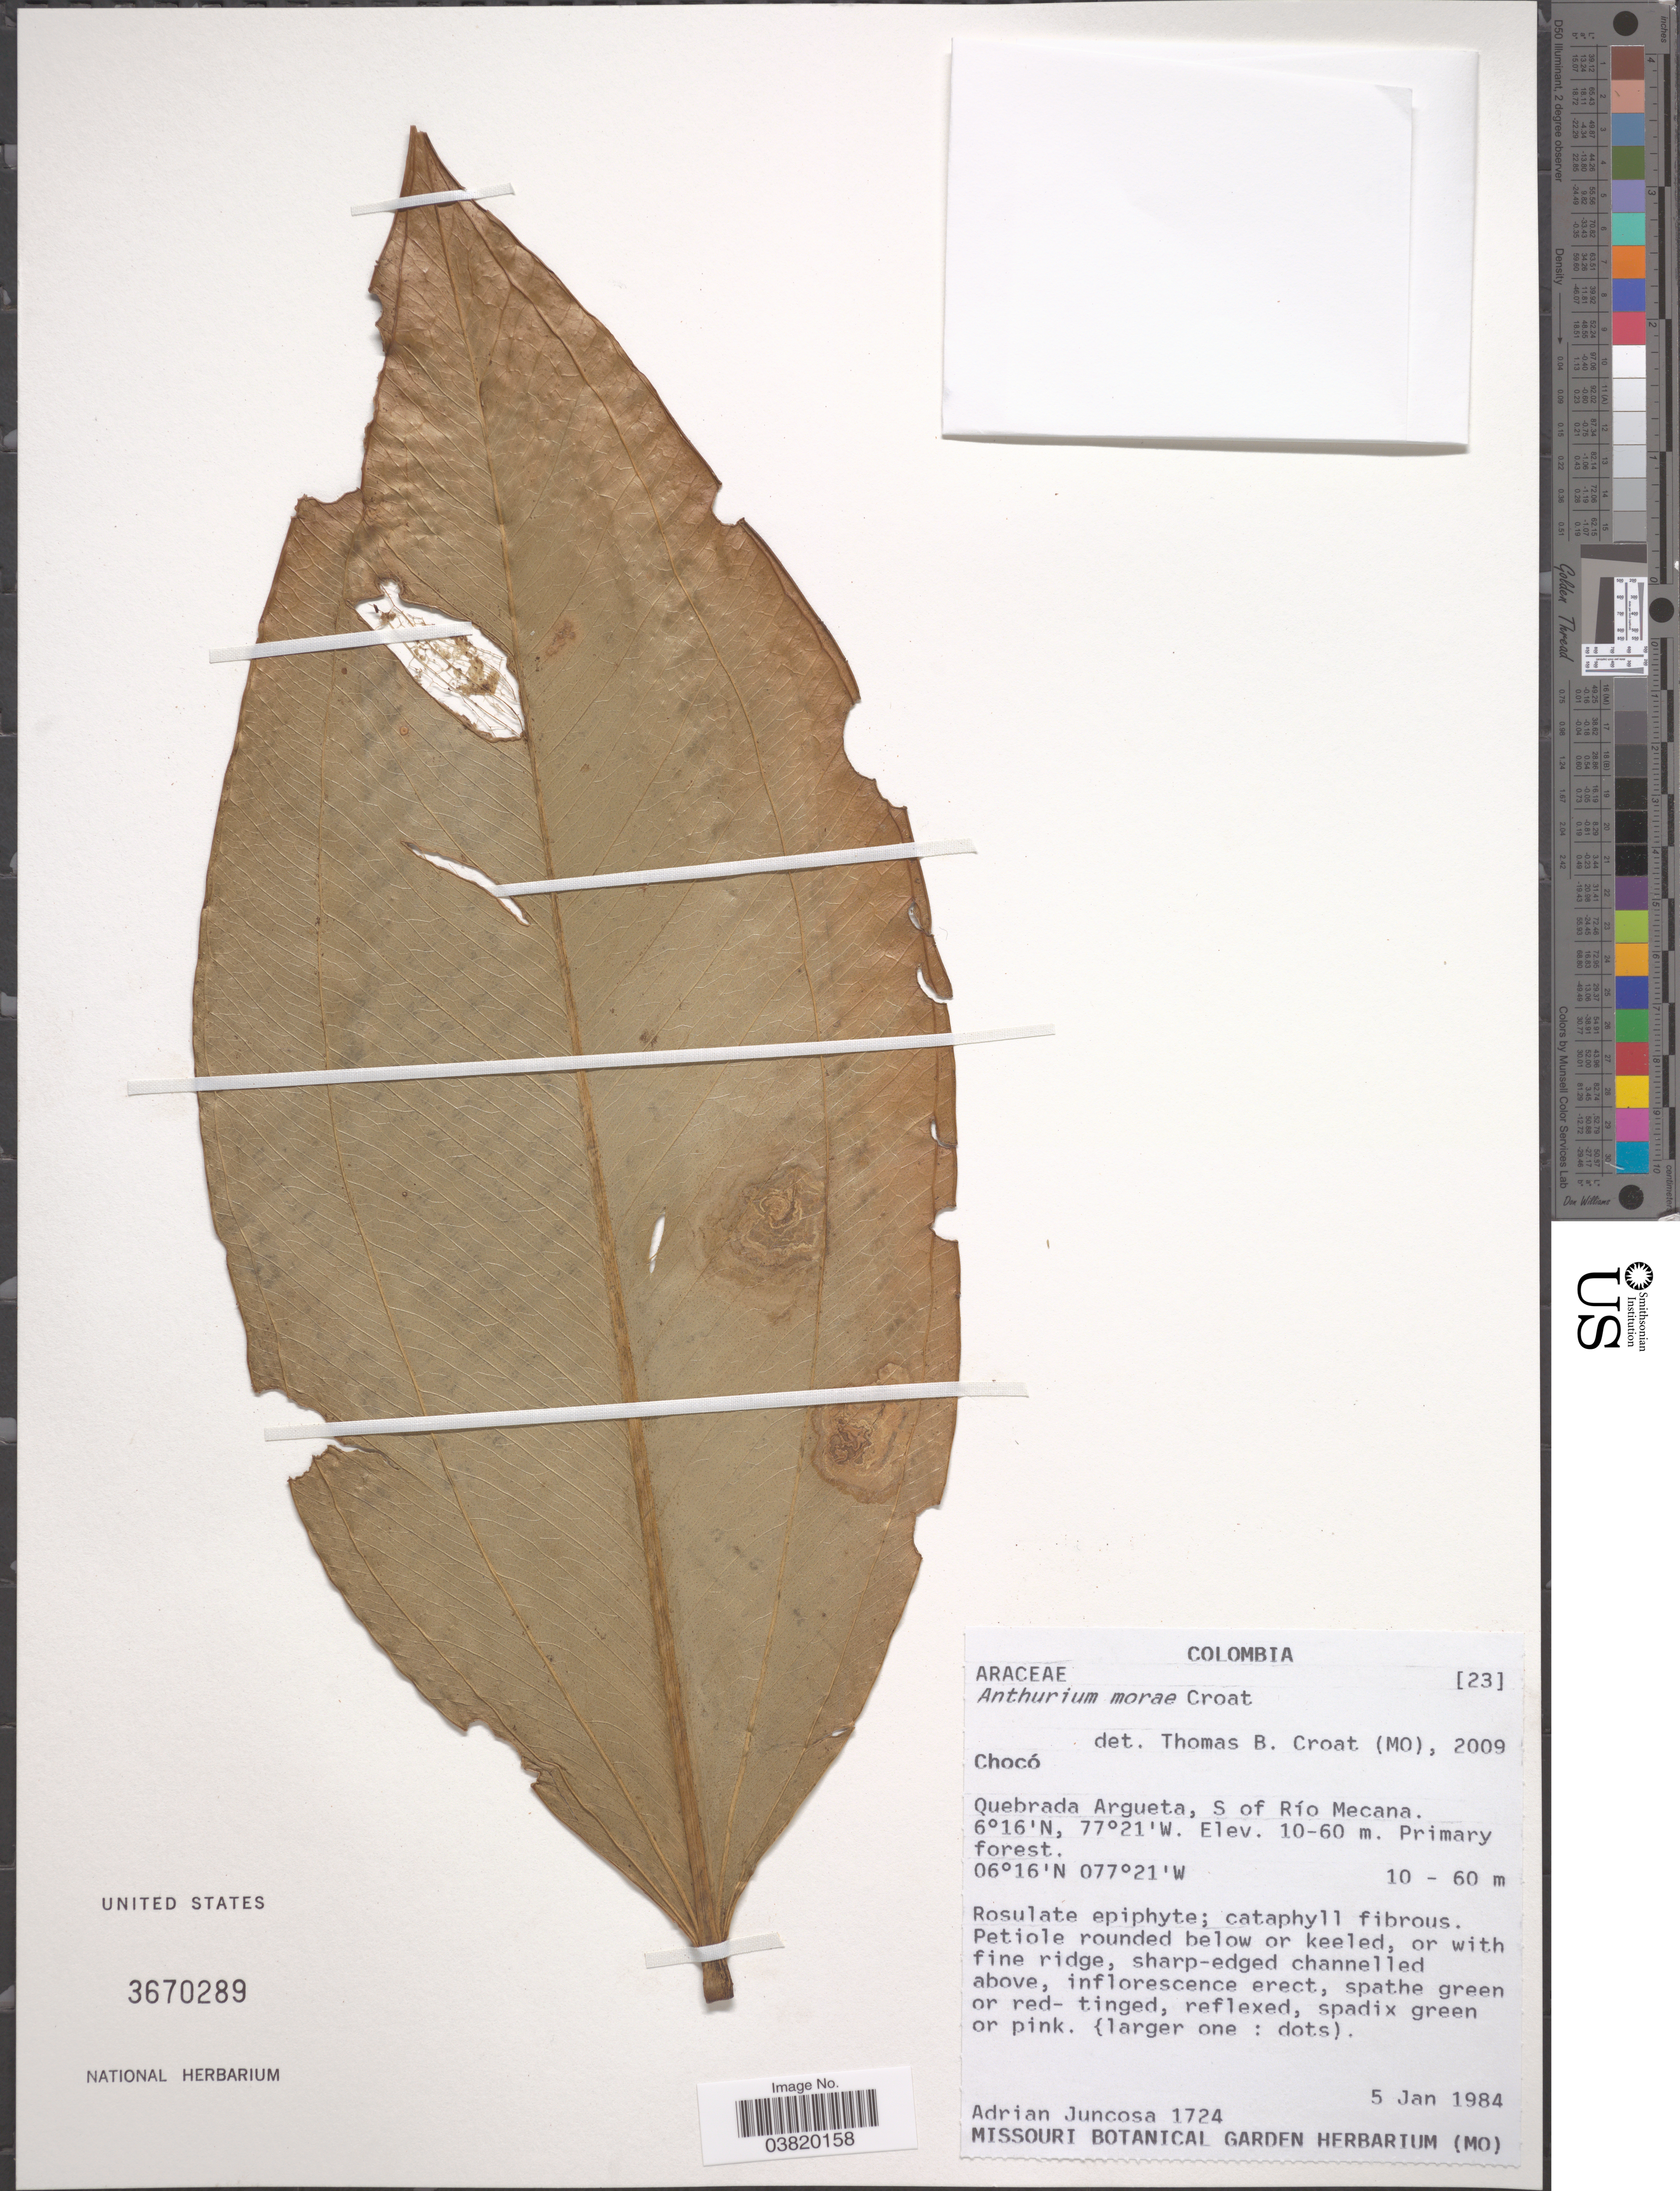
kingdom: Plantae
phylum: Tracheophyta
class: Liliopsida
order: Alismatales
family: Araceae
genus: Anthurium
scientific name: Anthurium morii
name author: Mayo & Haigh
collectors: A. Juncosa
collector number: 1724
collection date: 1984-01-05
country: Colombia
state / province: Chocó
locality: Quebrada Argueta, S of Río Mecana.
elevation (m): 10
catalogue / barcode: US 3670289